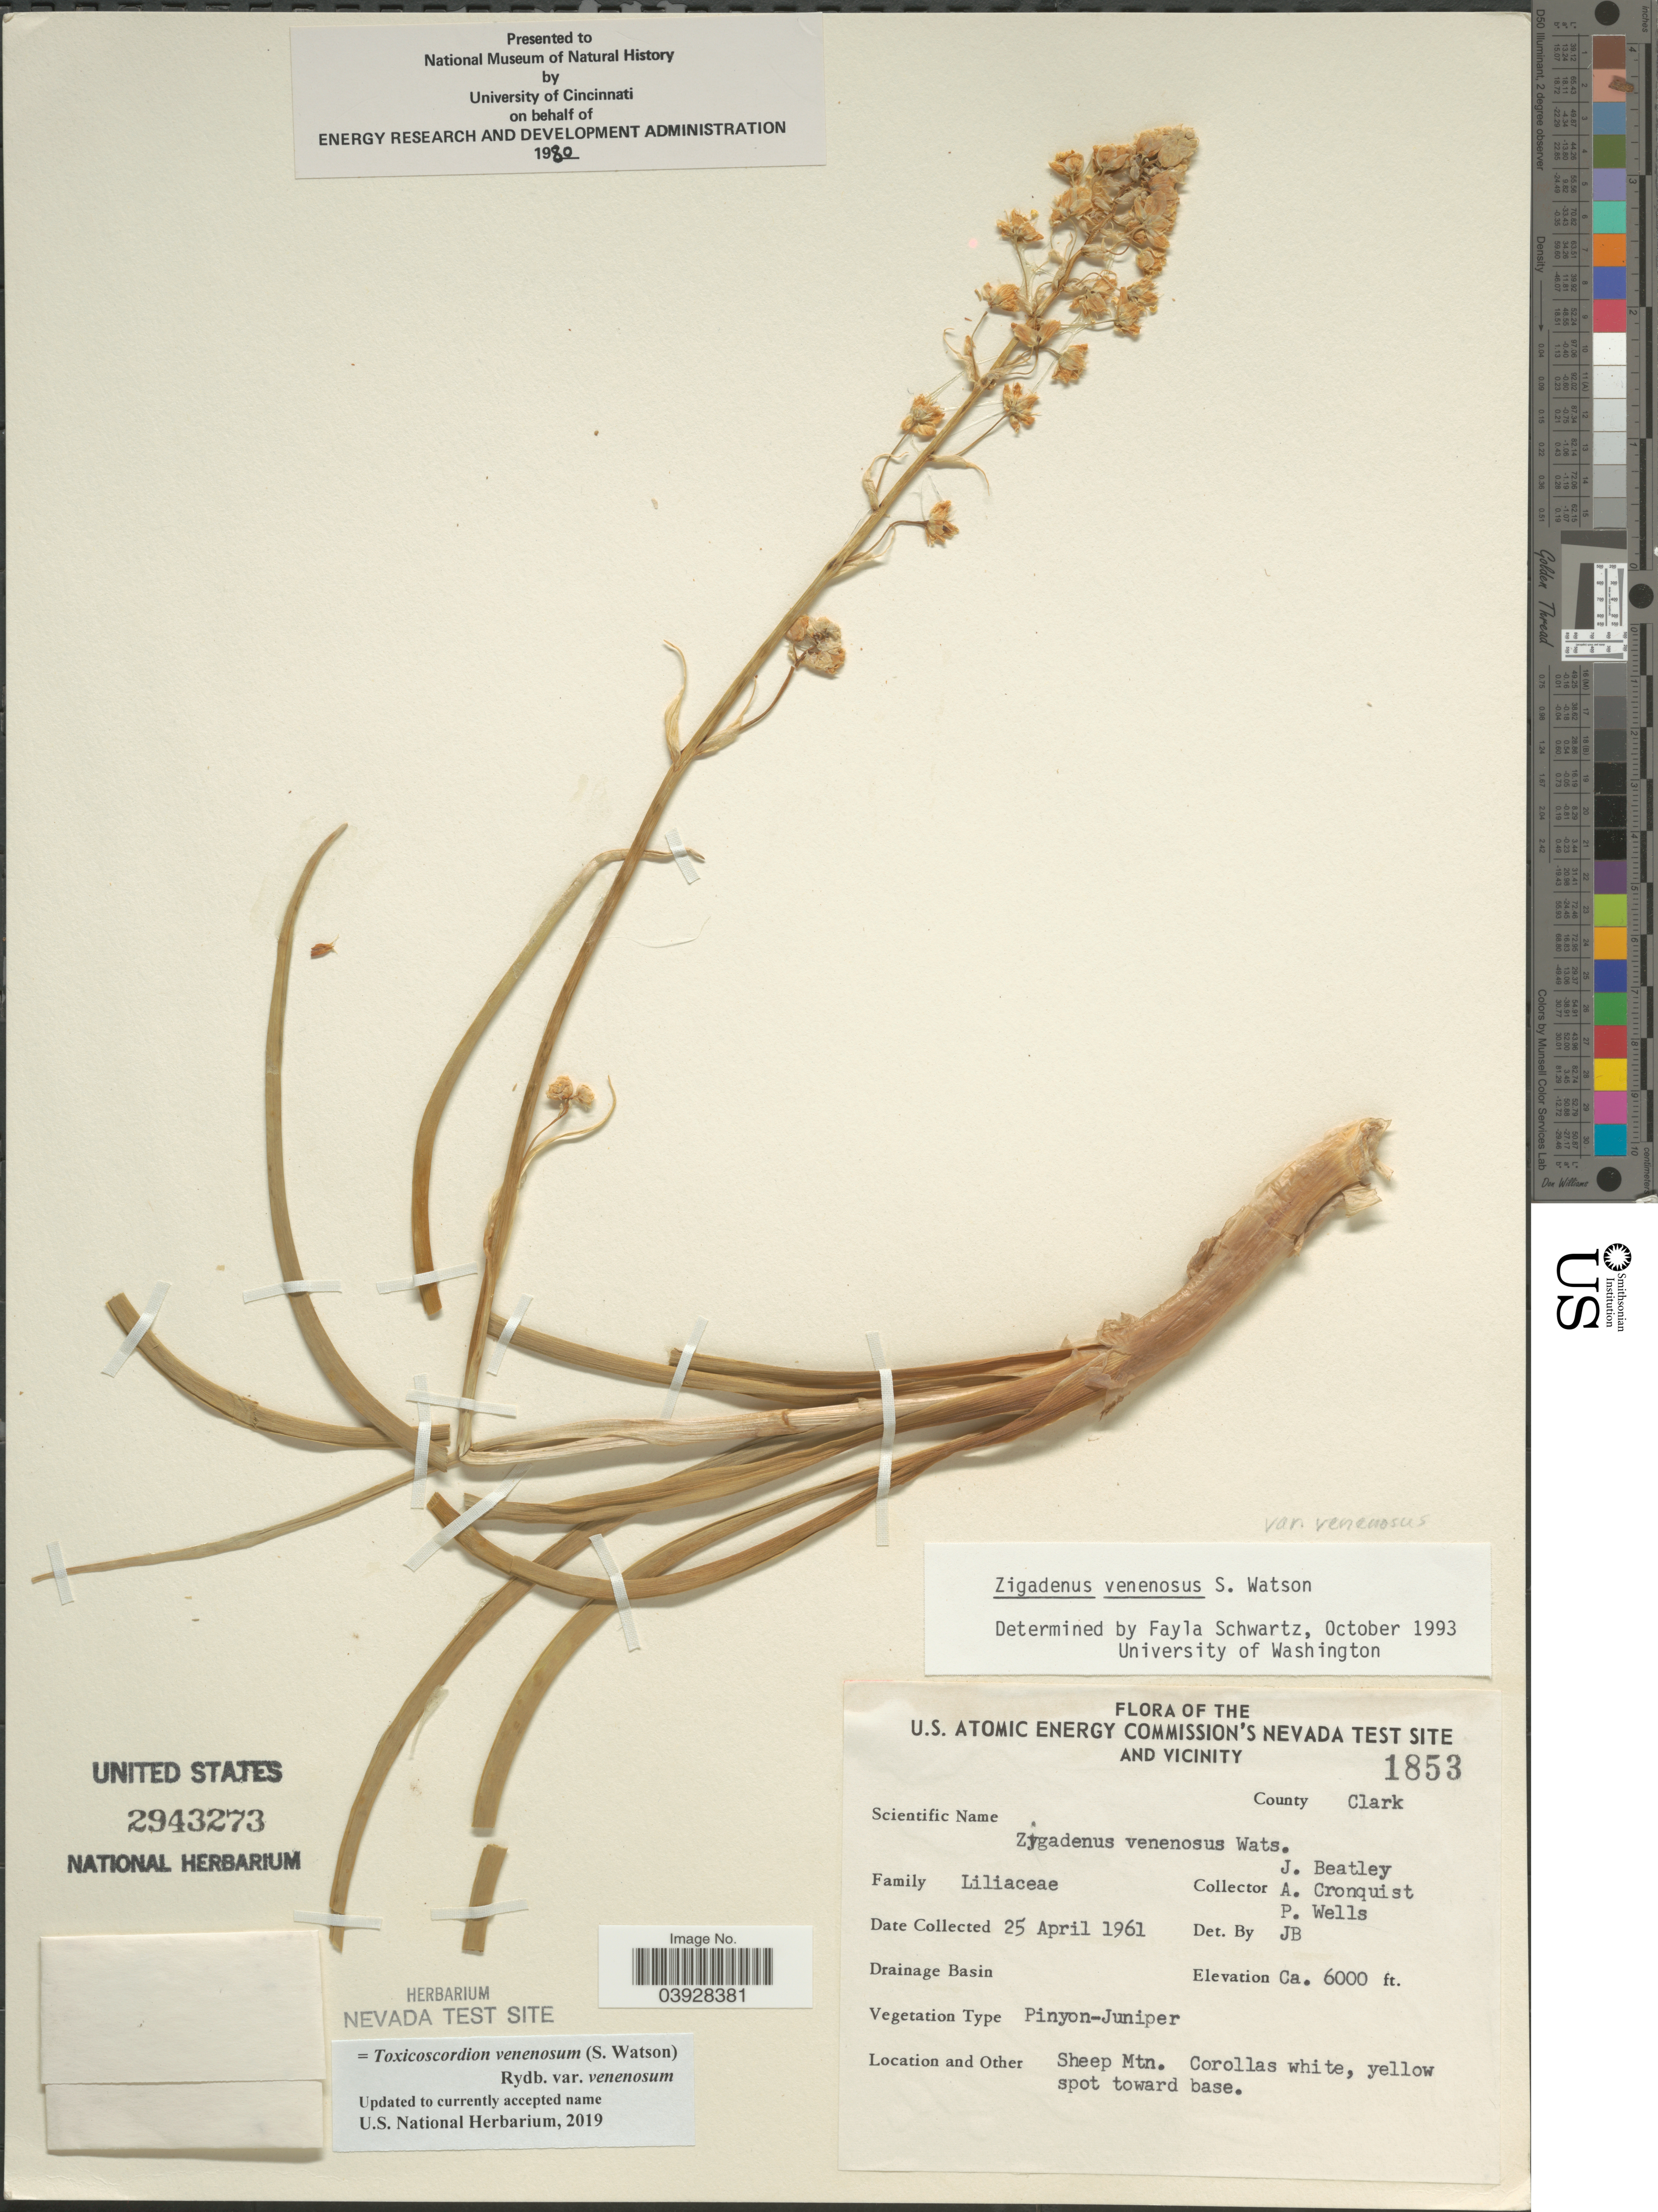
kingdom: Plantae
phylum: Tracheophyta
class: Liliopsida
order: Liliales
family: Melanthiaceae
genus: Toxicoscordion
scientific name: Toxicoscordion venenosum var. gramineum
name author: (Rydb.) Brasher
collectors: J. C. Beatley, A. Cronquist & P. Wells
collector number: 1853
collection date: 1961-04-25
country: United States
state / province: Nevada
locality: U.S. Atomic Energy Commission's Nevada Test Site and Vicinity. County Clark. Sheep Mtn.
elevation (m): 1829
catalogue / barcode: US 2943273